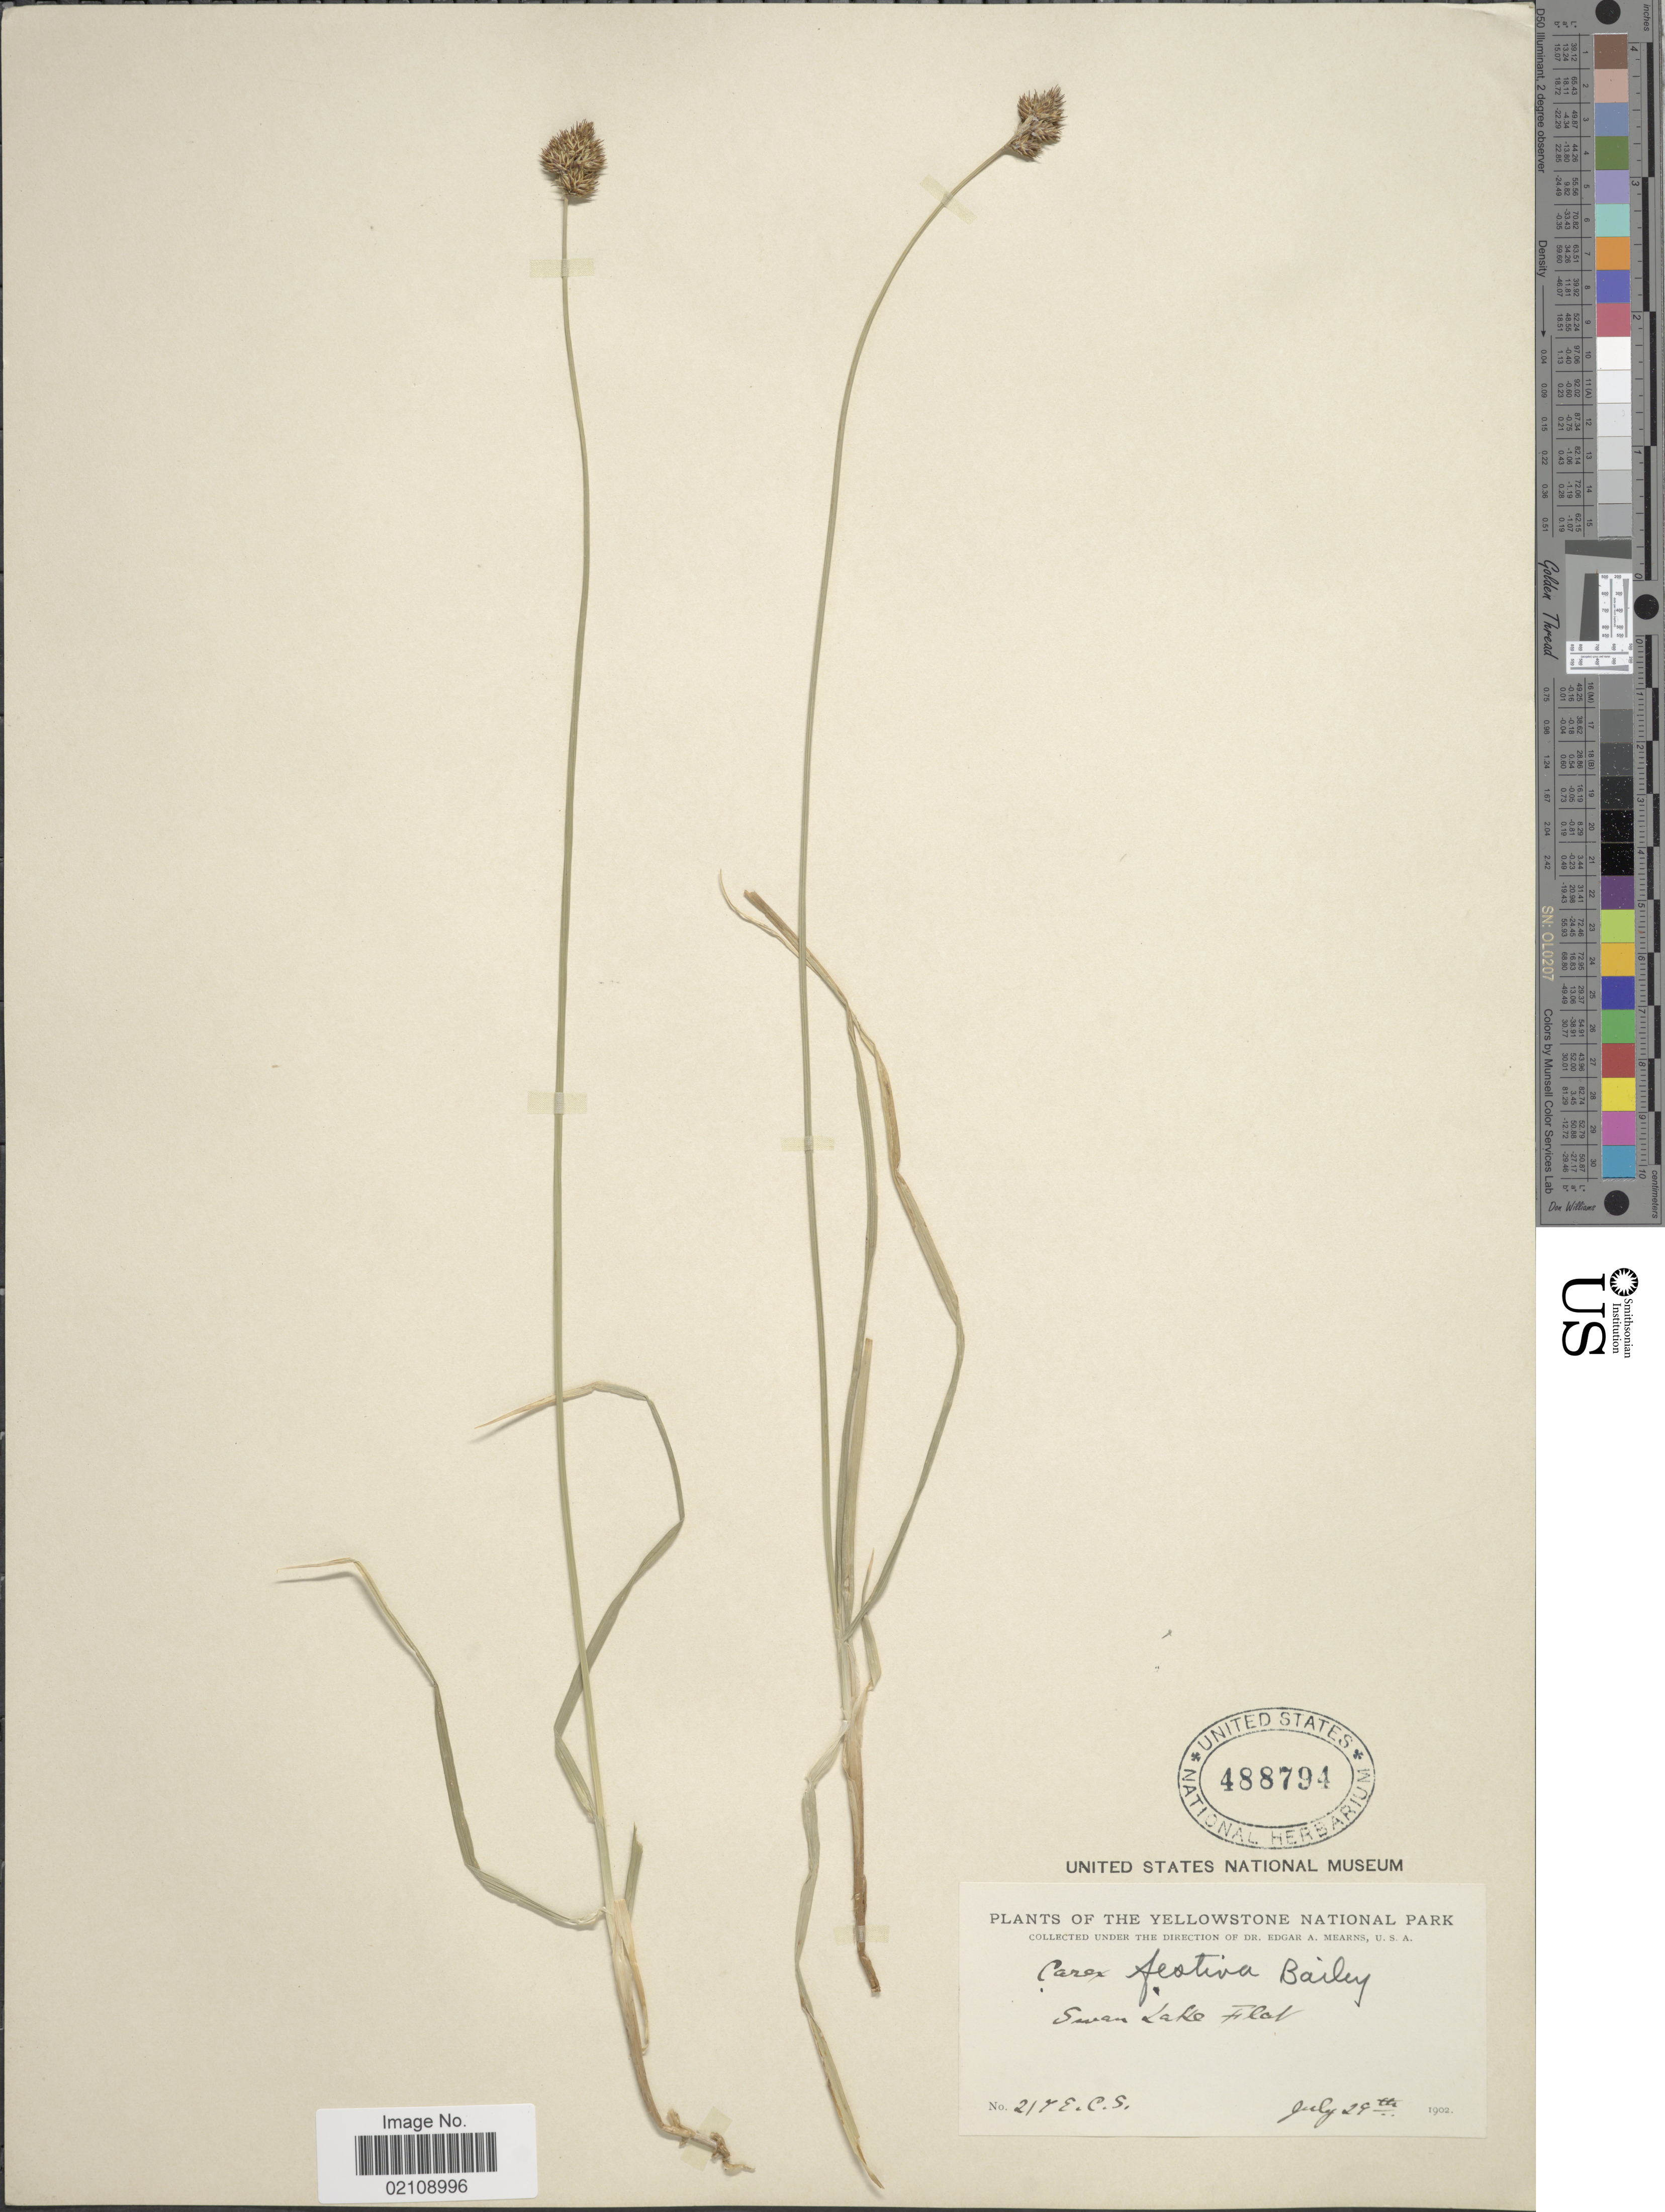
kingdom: Plantae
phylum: Tracheophyta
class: Liliopsida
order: Poales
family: Cyperaceae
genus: Carex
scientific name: Carex microptera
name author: Mack.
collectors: E. C. Smith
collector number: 217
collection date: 1902-07-29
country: United States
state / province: Wyoming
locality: The Yellowstone National Park, Swan Lake Flat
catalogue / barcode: US 488794